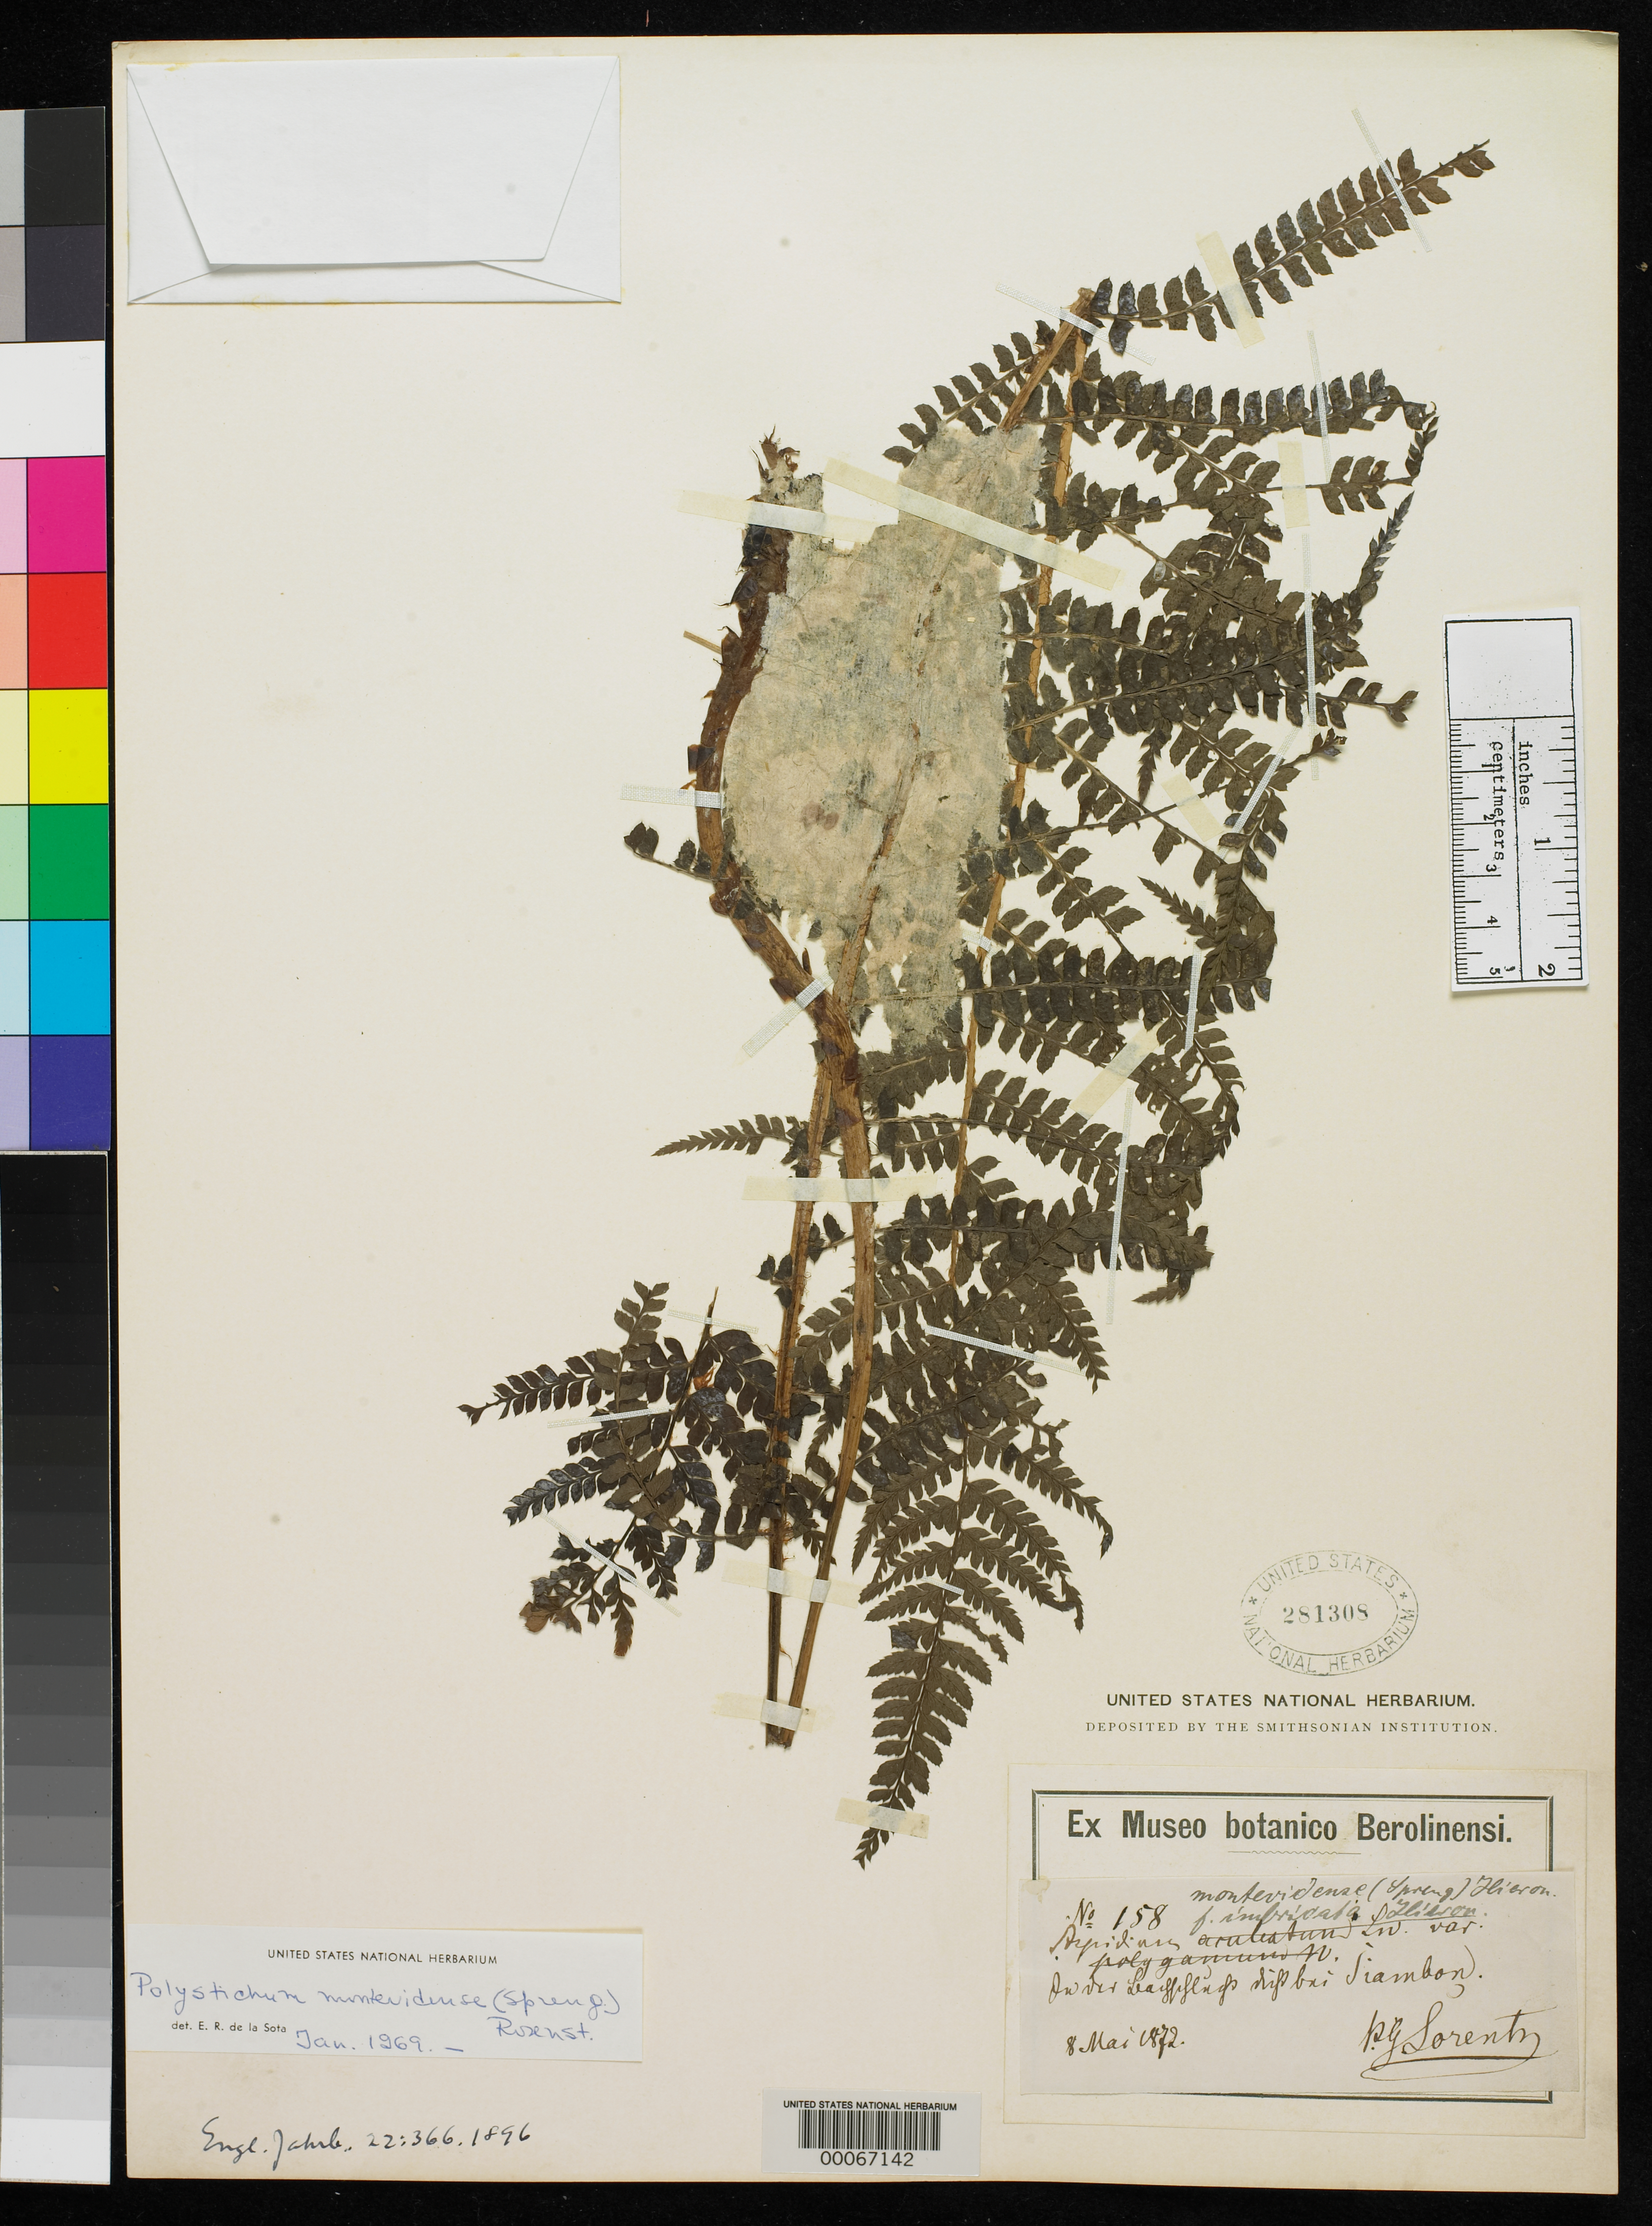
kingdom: Plantae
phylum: Tracheophyta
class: Polypodiopsida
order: Polypodiales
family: Tectariaceae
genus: Aspidium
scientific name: Aspidium montevidense f. imbricata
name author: Hieron.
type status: Isosyntype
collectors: P. G. Lorentz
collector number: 158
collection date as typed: May 1872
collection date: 1872-05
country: Argentina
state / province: Tucumán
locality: Sierra de Tucuman.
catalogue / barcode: US 281308